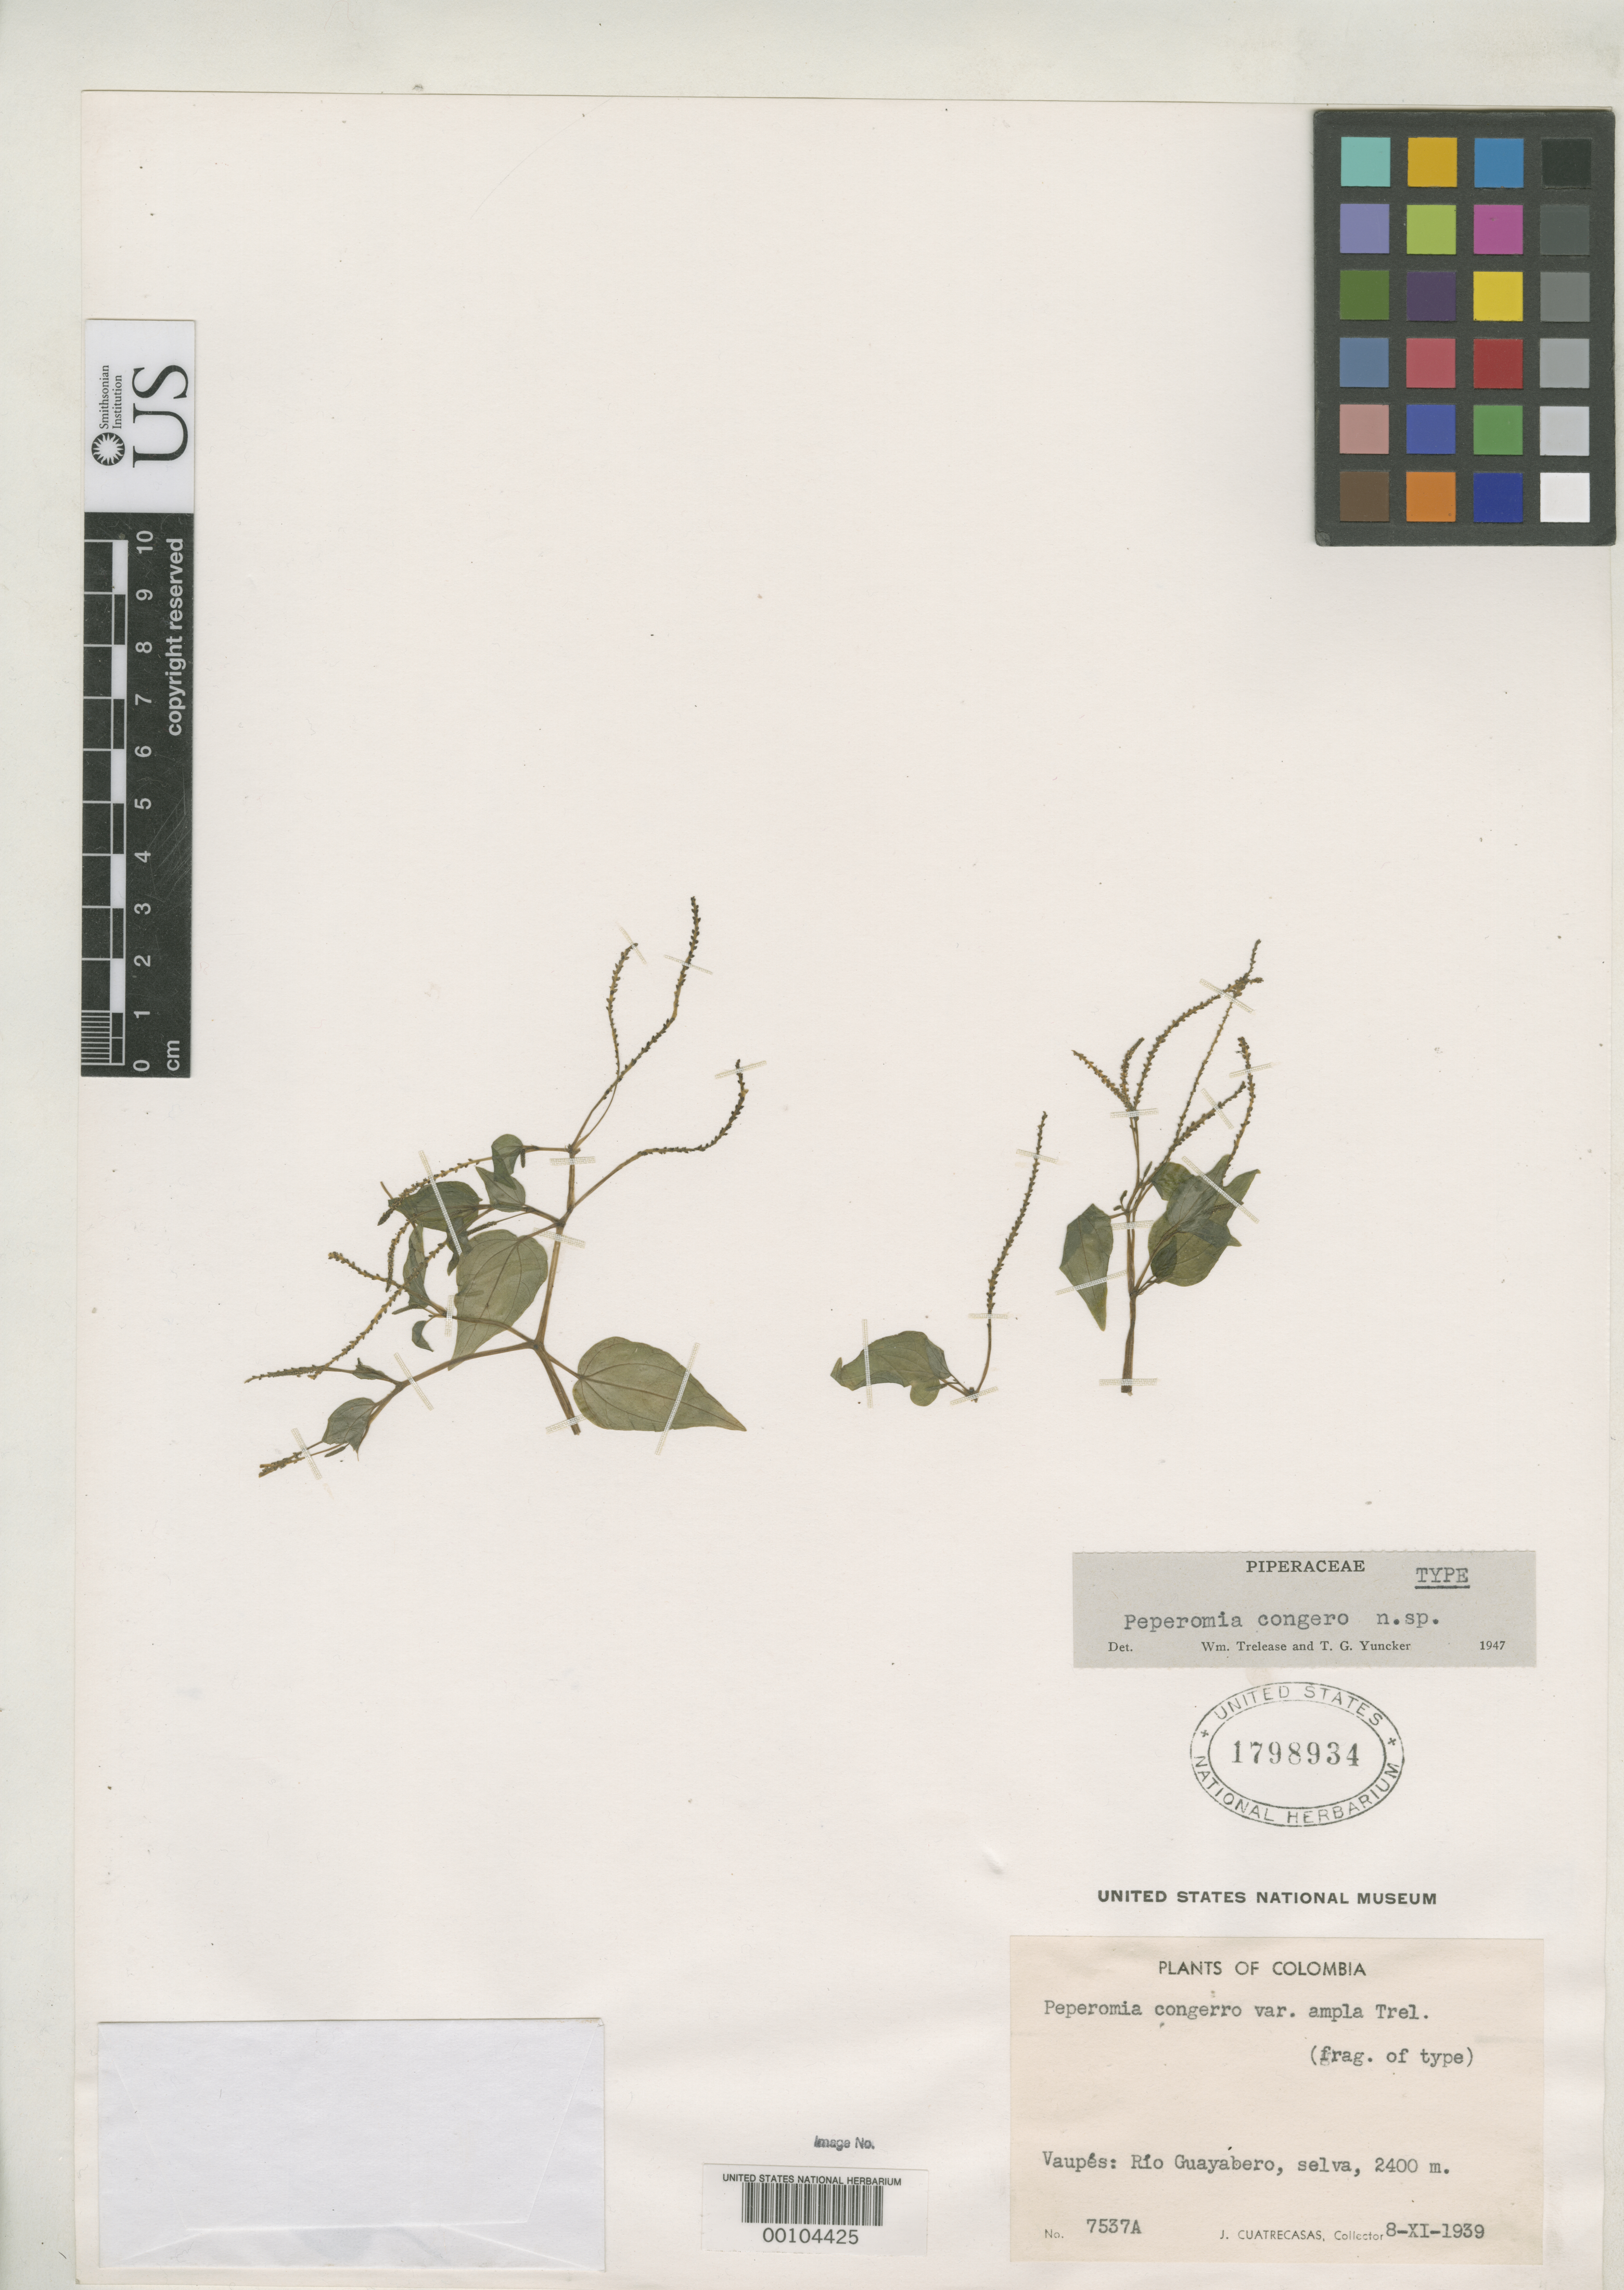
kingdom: Plantae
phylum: Tracheophyta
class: Magnoliopsida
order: Piperales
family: Piperaceae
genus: Peperomia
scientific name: Peperomia congerro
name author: Trel. & Yunck.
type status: Holotype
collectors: J. Cuatrecasas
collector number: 7537 a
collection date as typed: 08 Nov 1939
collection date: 1939-11-08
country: Colombia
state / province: Vaupés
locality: Rio Guayabero.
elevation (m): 2400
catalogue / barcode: US 1798934